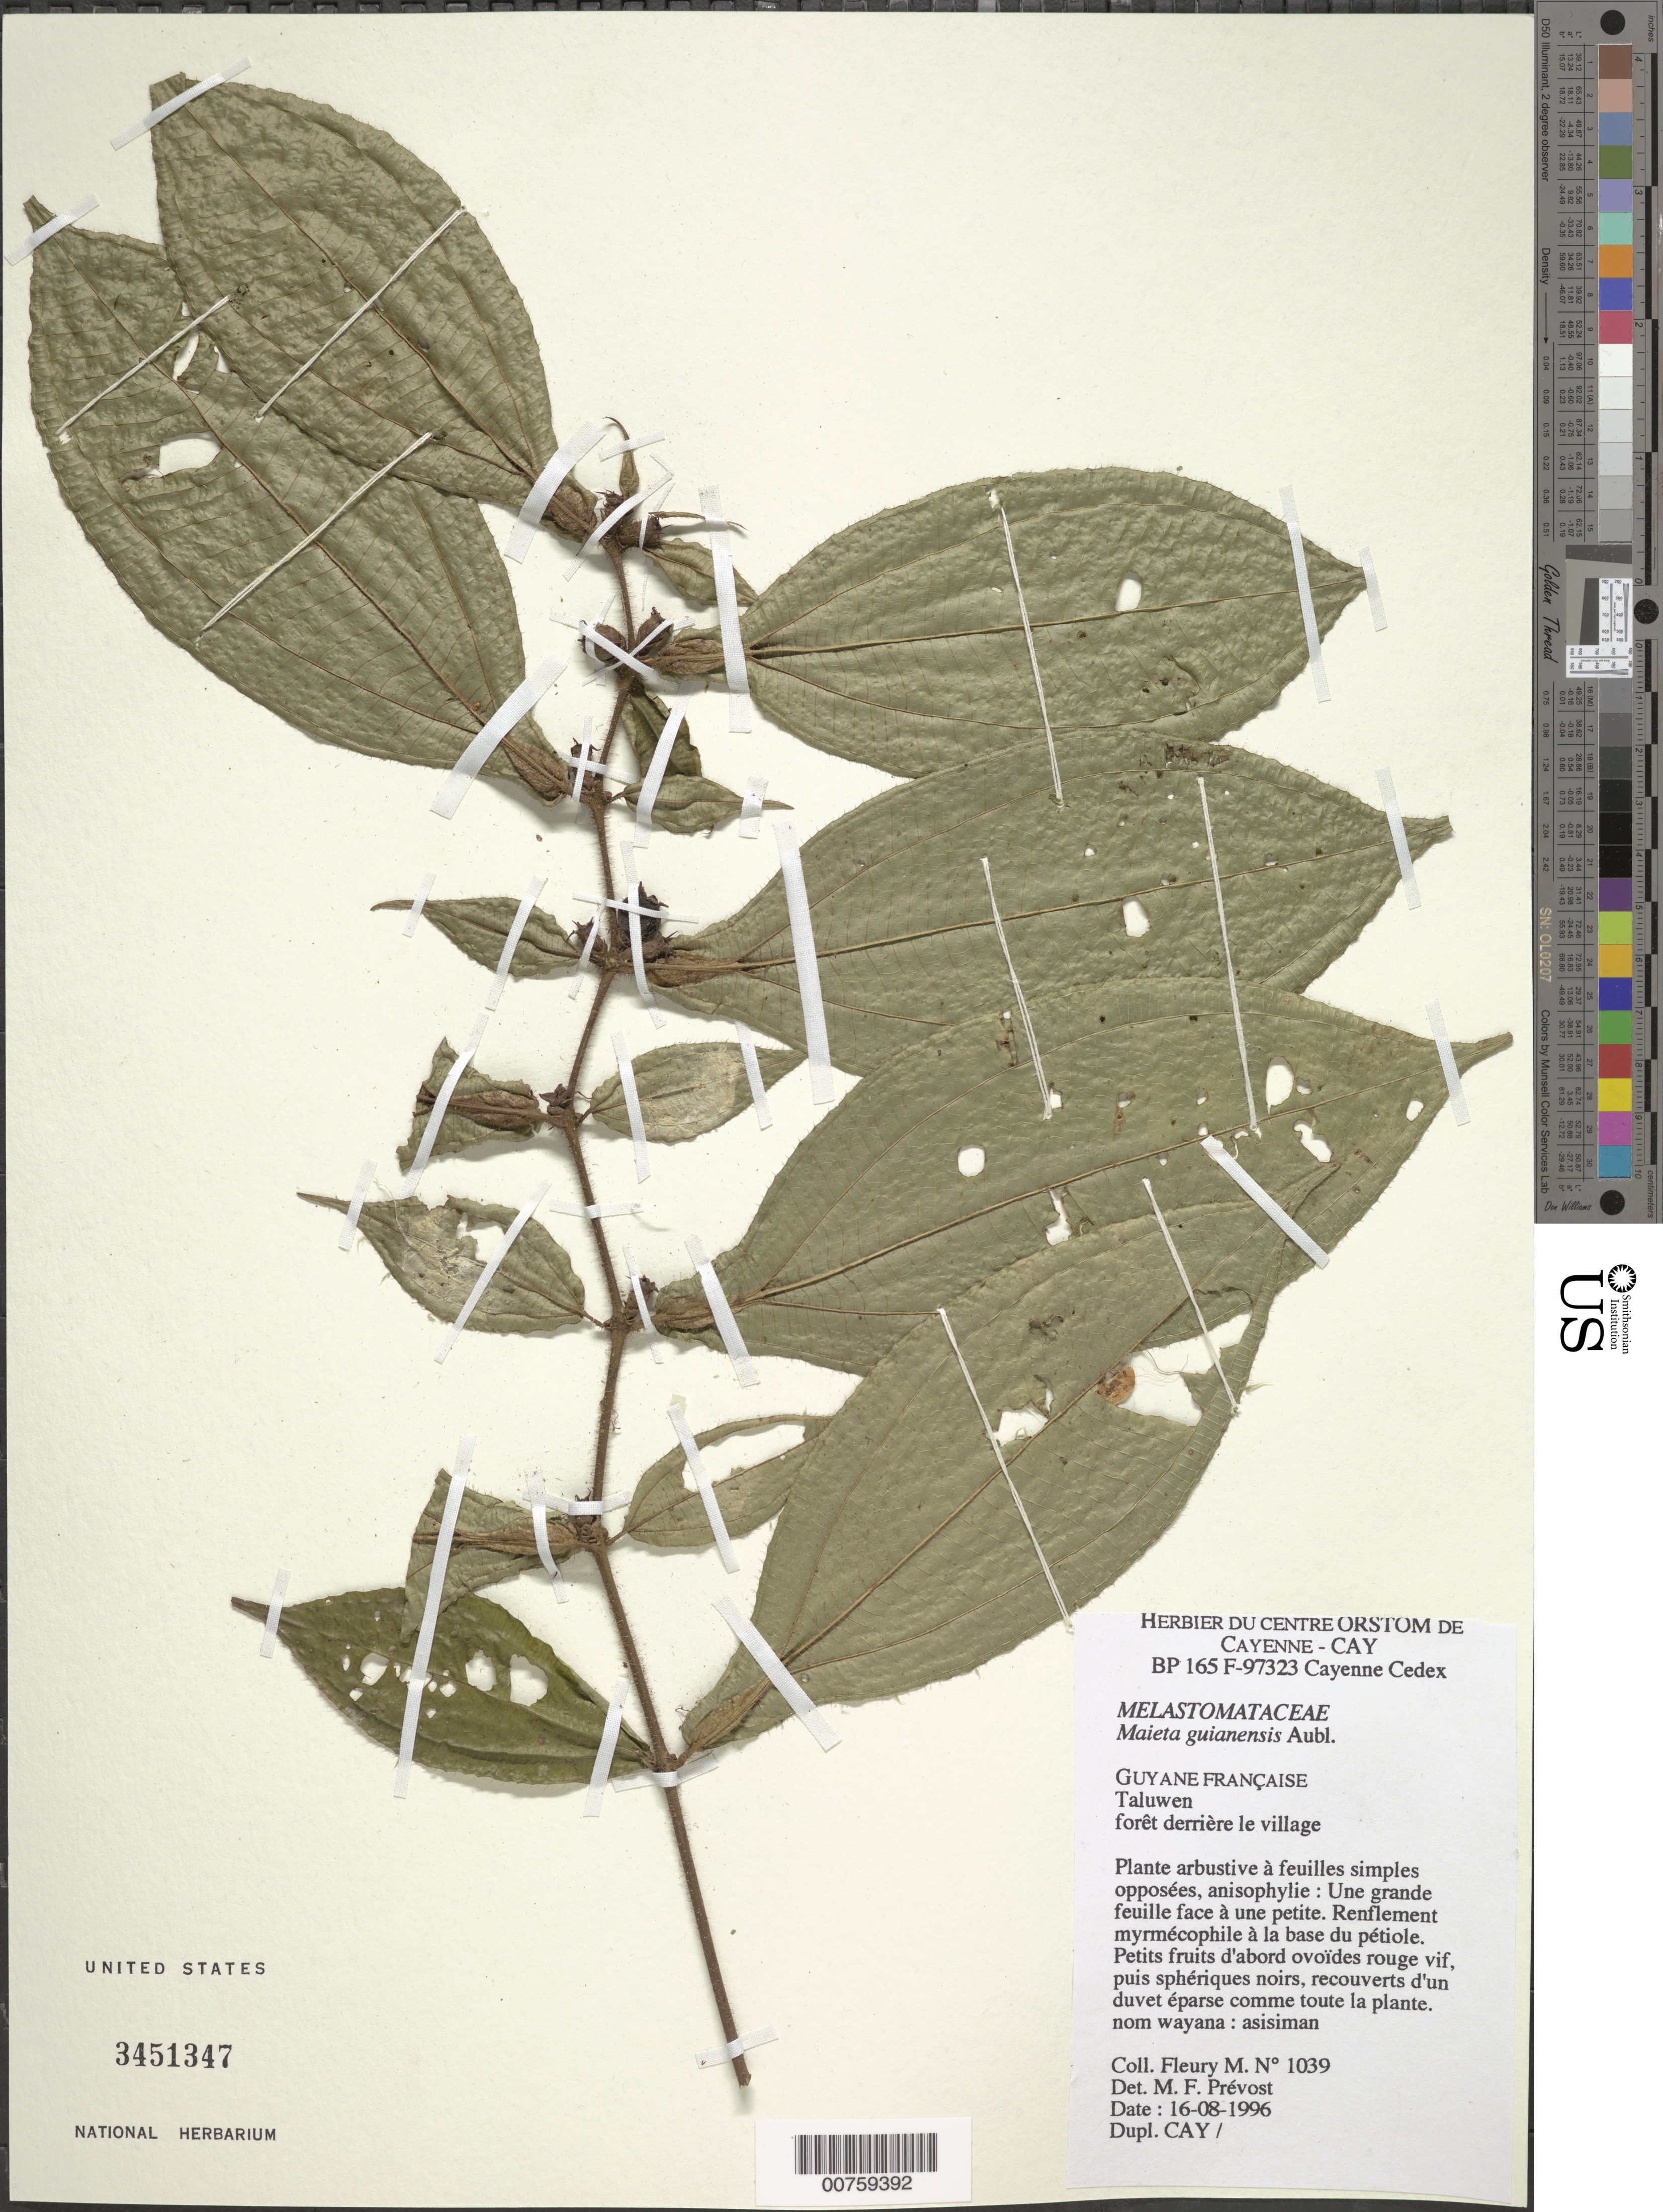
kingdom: Plantae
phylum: Tracheophyta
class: Magnoliopsida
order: Myrtales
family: Melastomataceae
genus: Maieta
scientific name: Maieta guianensis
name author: Aubl.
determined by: Michelangeli, F. A.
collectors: M. Fleury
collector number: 1039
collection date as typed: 16-Aug-96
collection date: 1996-08-16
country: French Guiana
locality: Taluwen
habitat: Forest behind village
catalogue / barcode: US 3451347